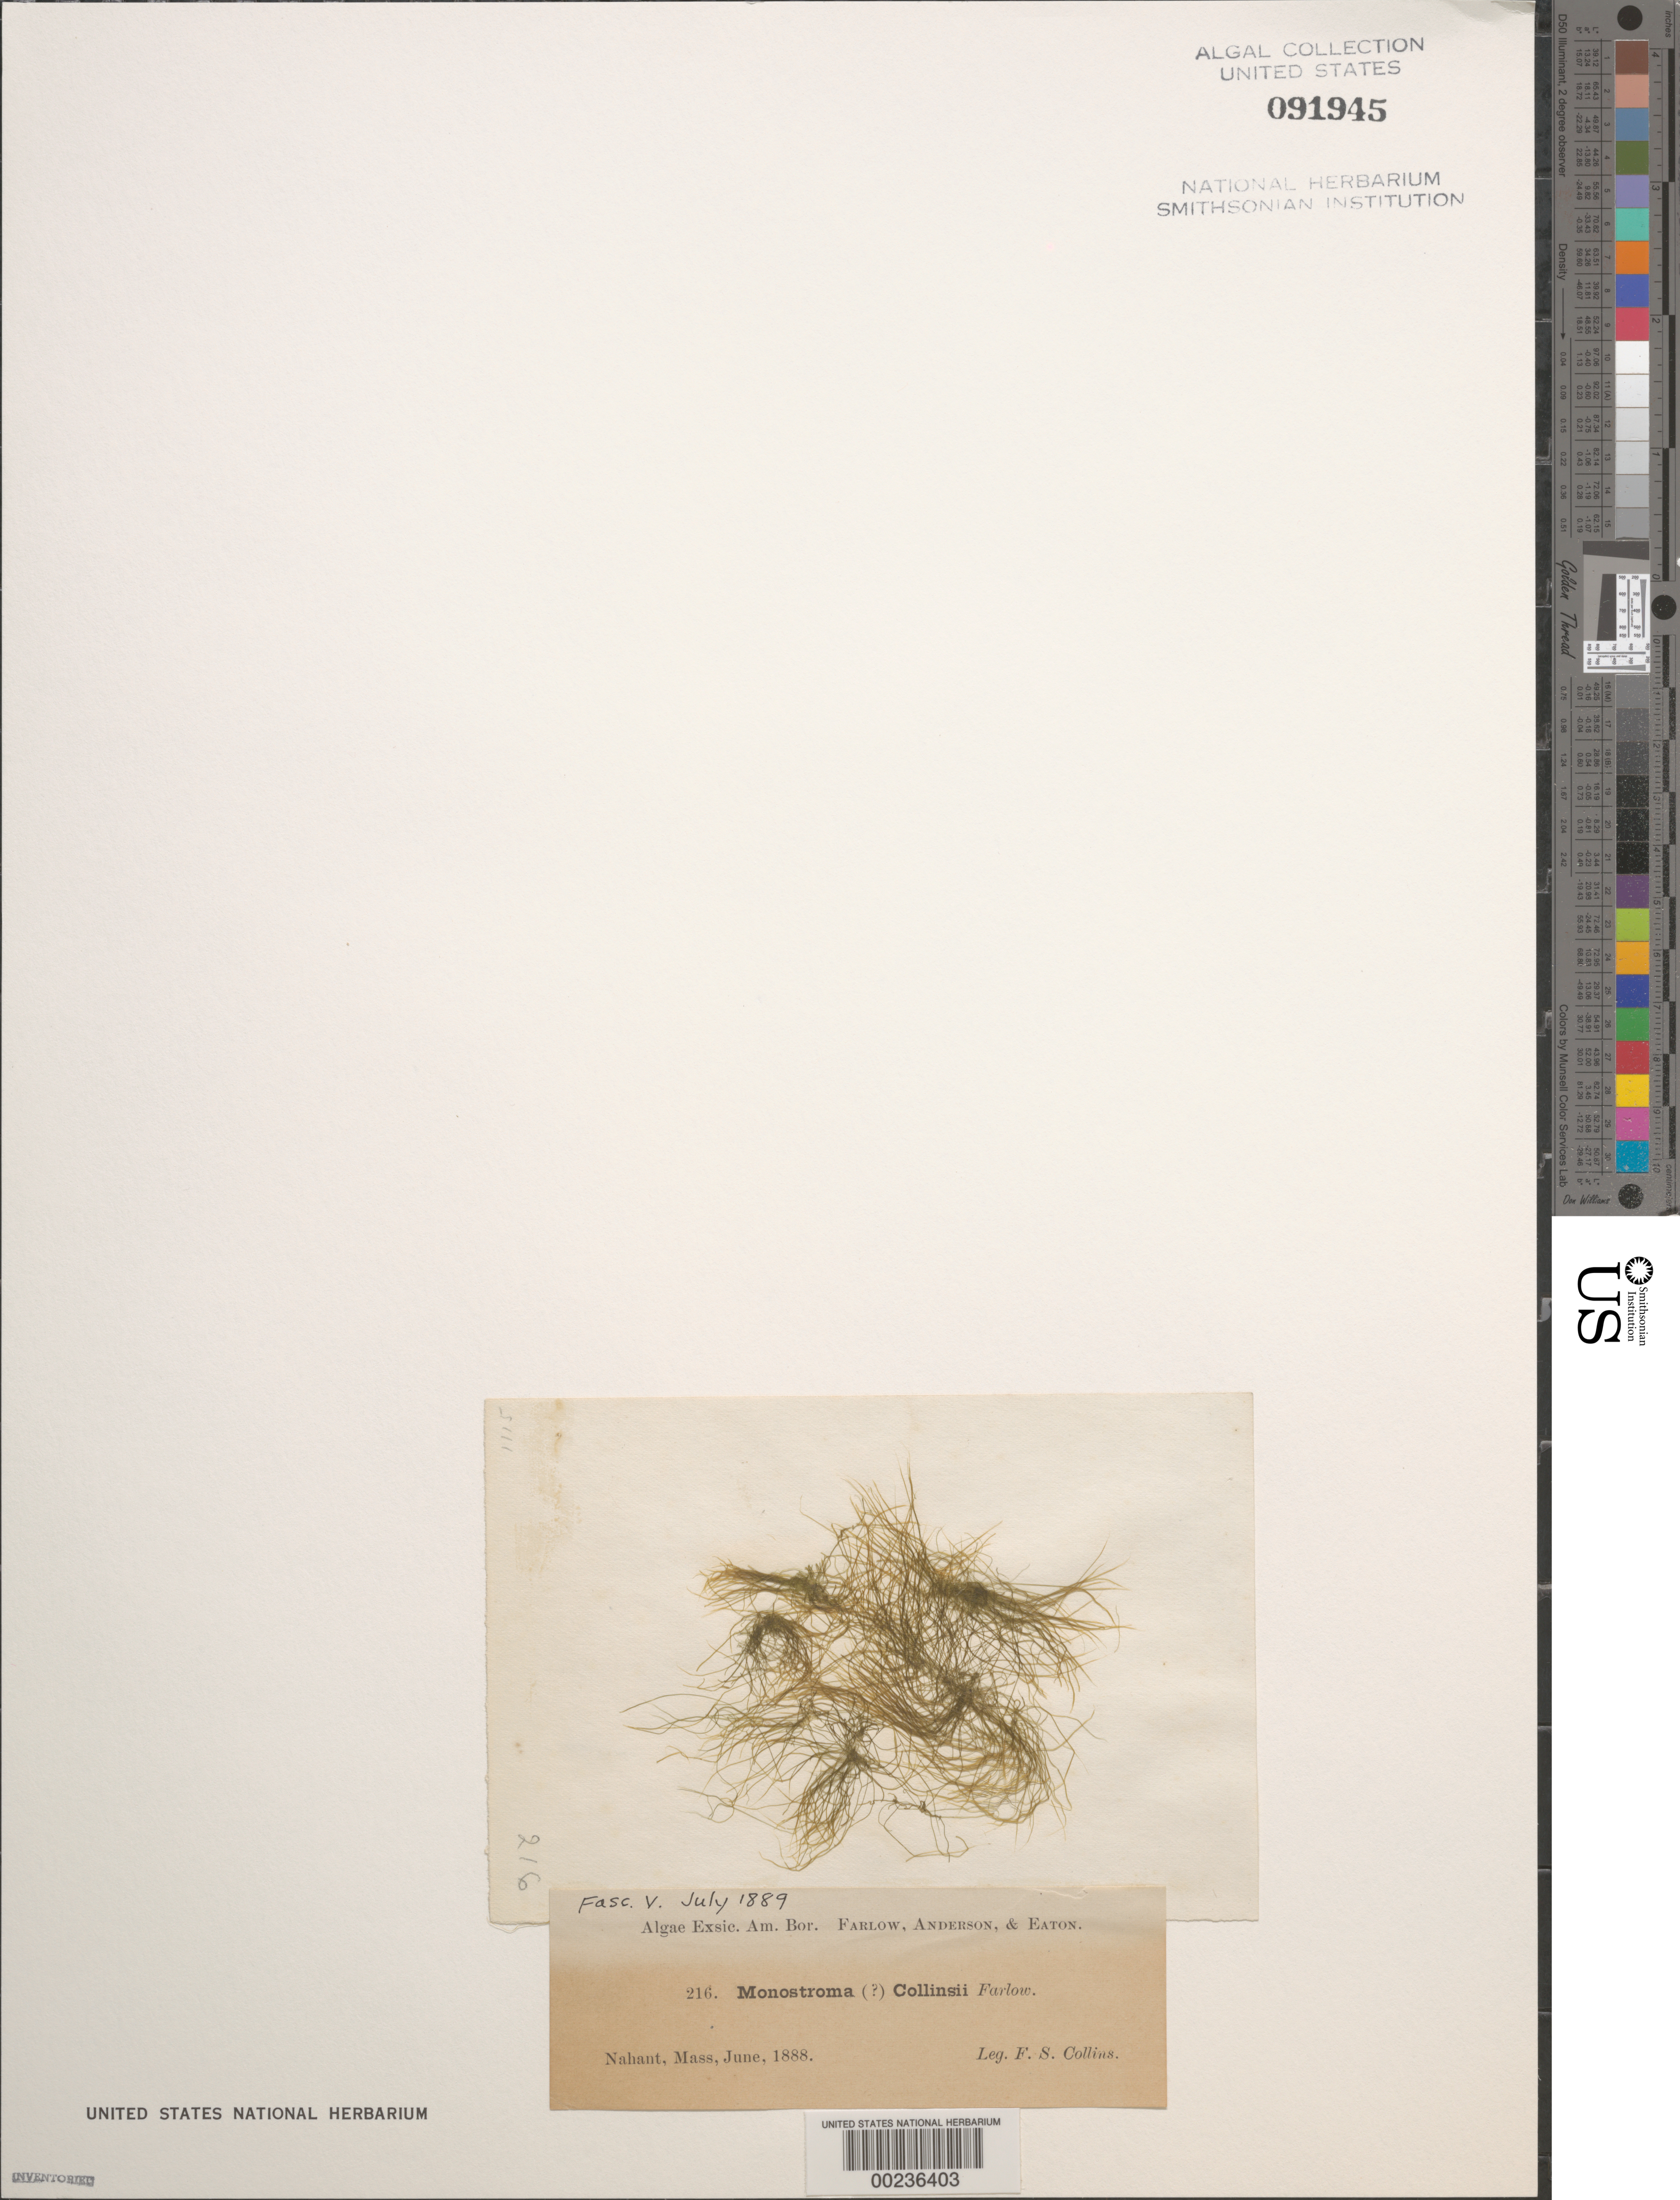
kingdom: Plantae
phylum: Chlorophyta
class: Ulvophyceae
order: Ulvales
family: Monostromataceae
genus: Monostroma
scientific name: Monostroma collinsii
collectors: F. Collins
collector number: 216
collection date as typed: Jun 1888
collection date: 1888-06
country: United States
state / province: Massachusetts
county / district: Essex County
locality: Nahant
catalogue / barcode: US 91945